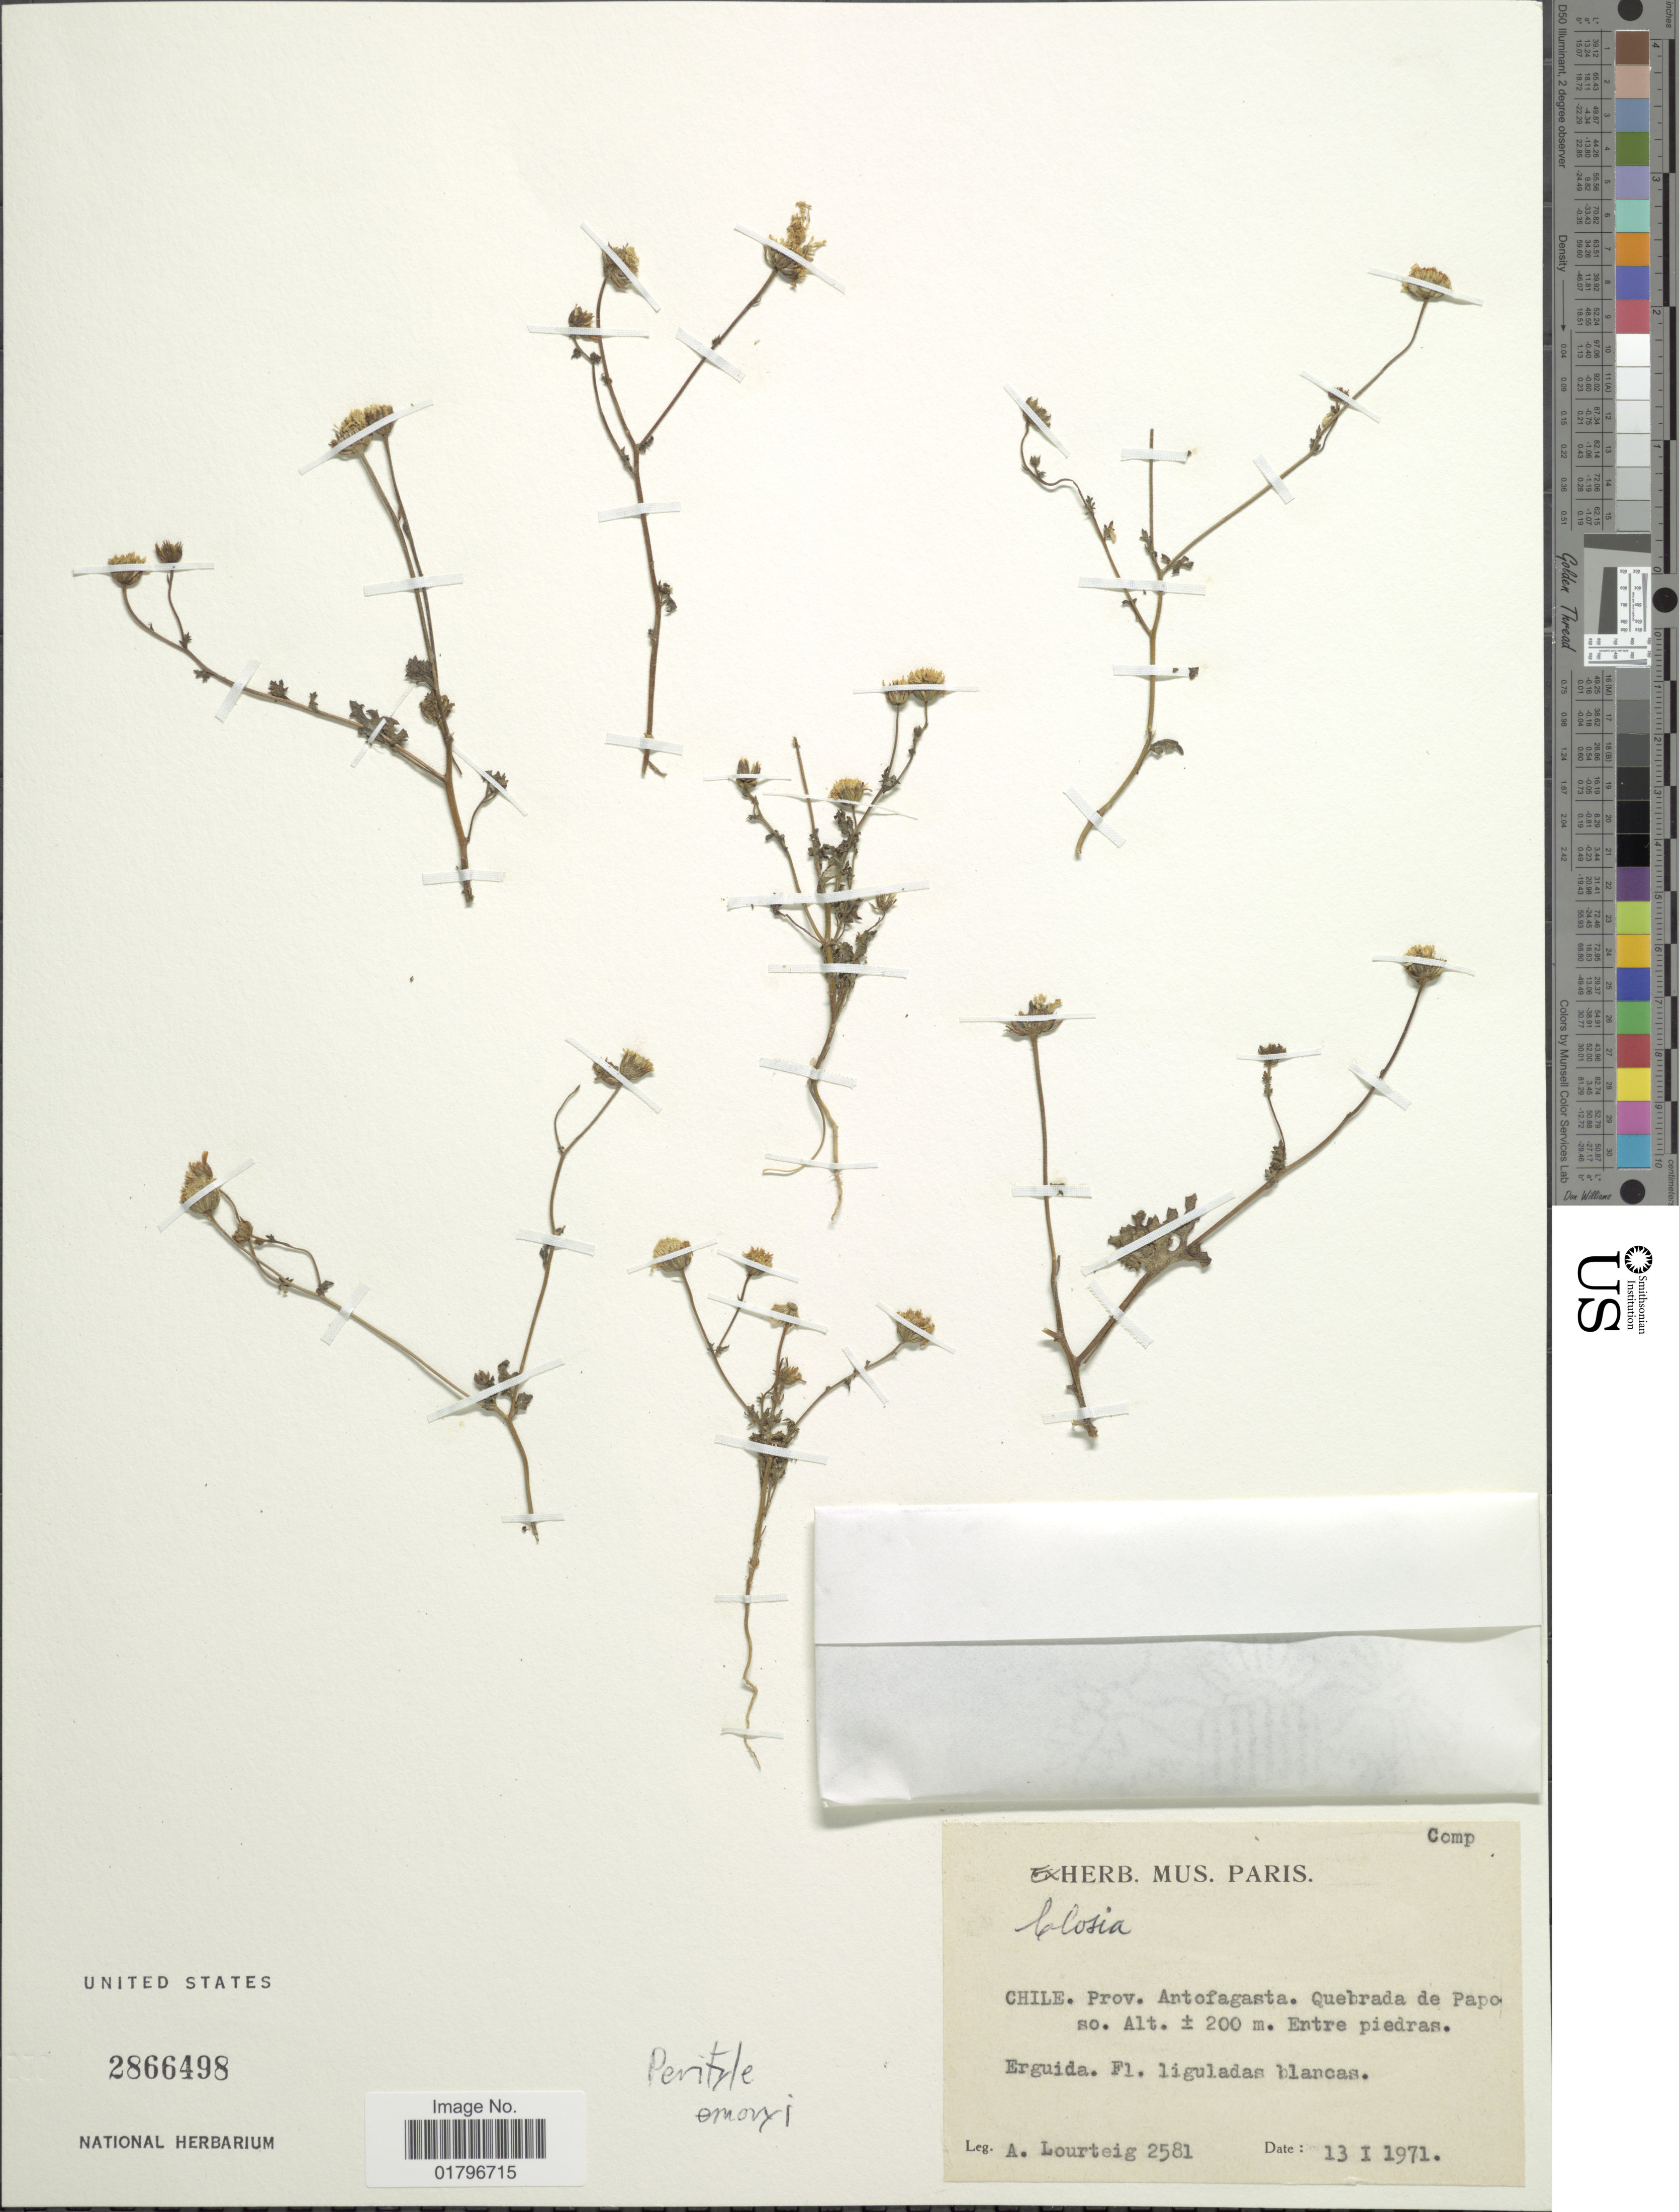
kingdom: Plantae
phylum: Tracheophyta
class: Magnoliopsida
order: Asterales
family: Asteraceae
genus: Perityle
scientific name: Perityle emoryi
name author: Torr.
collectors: A. Lourteig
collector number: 2581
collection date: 1971-01-13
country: Chile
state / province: Antofagasta (II)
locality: Chile. Prov. Antofagasta. Quebrada de Paposo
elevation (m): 200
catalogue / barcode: US 2866498